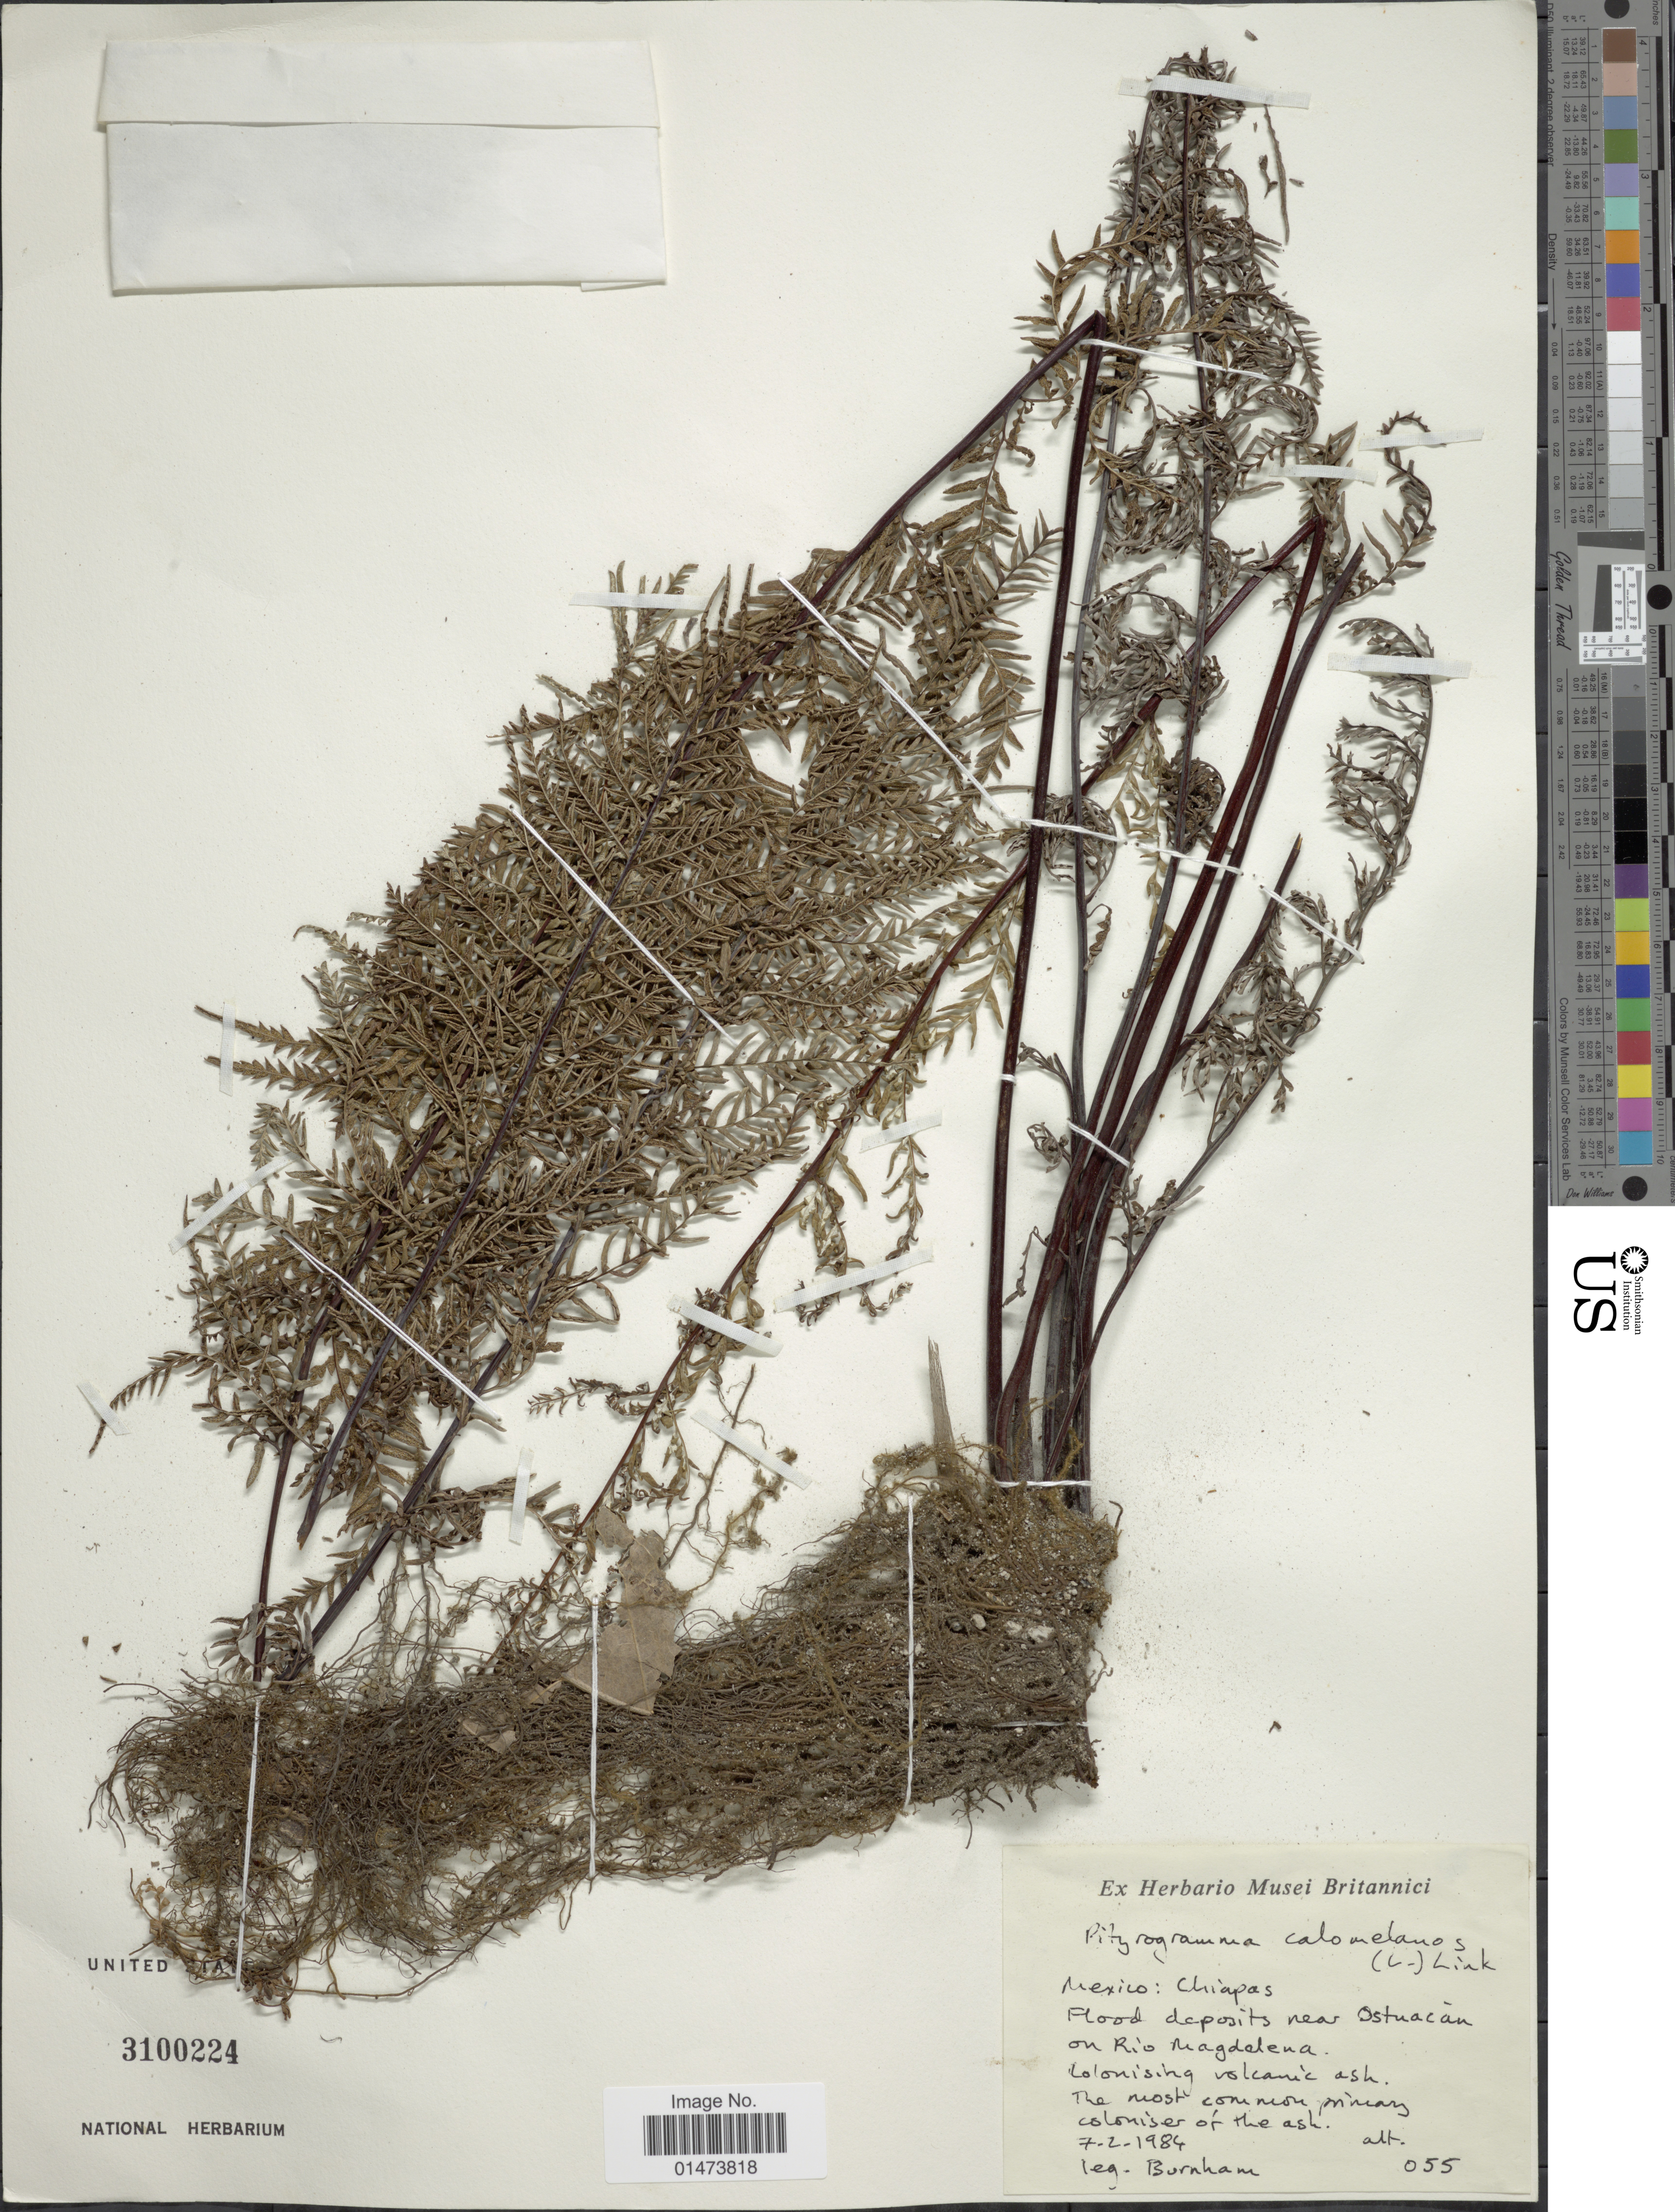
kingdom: Plantae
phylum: Tracheophyta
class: Polypodiopsida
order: Polypodiales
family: Pteridaceae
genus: Pityrogramma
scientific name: Pityrogramma calomelanos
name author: (L.) Link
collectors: Burnham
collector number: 055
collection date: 1984-02-07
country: Mexico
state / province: Chiapas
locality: Flood deposits near Ostuacan on Rio Magdalena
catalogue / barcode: US 3100224